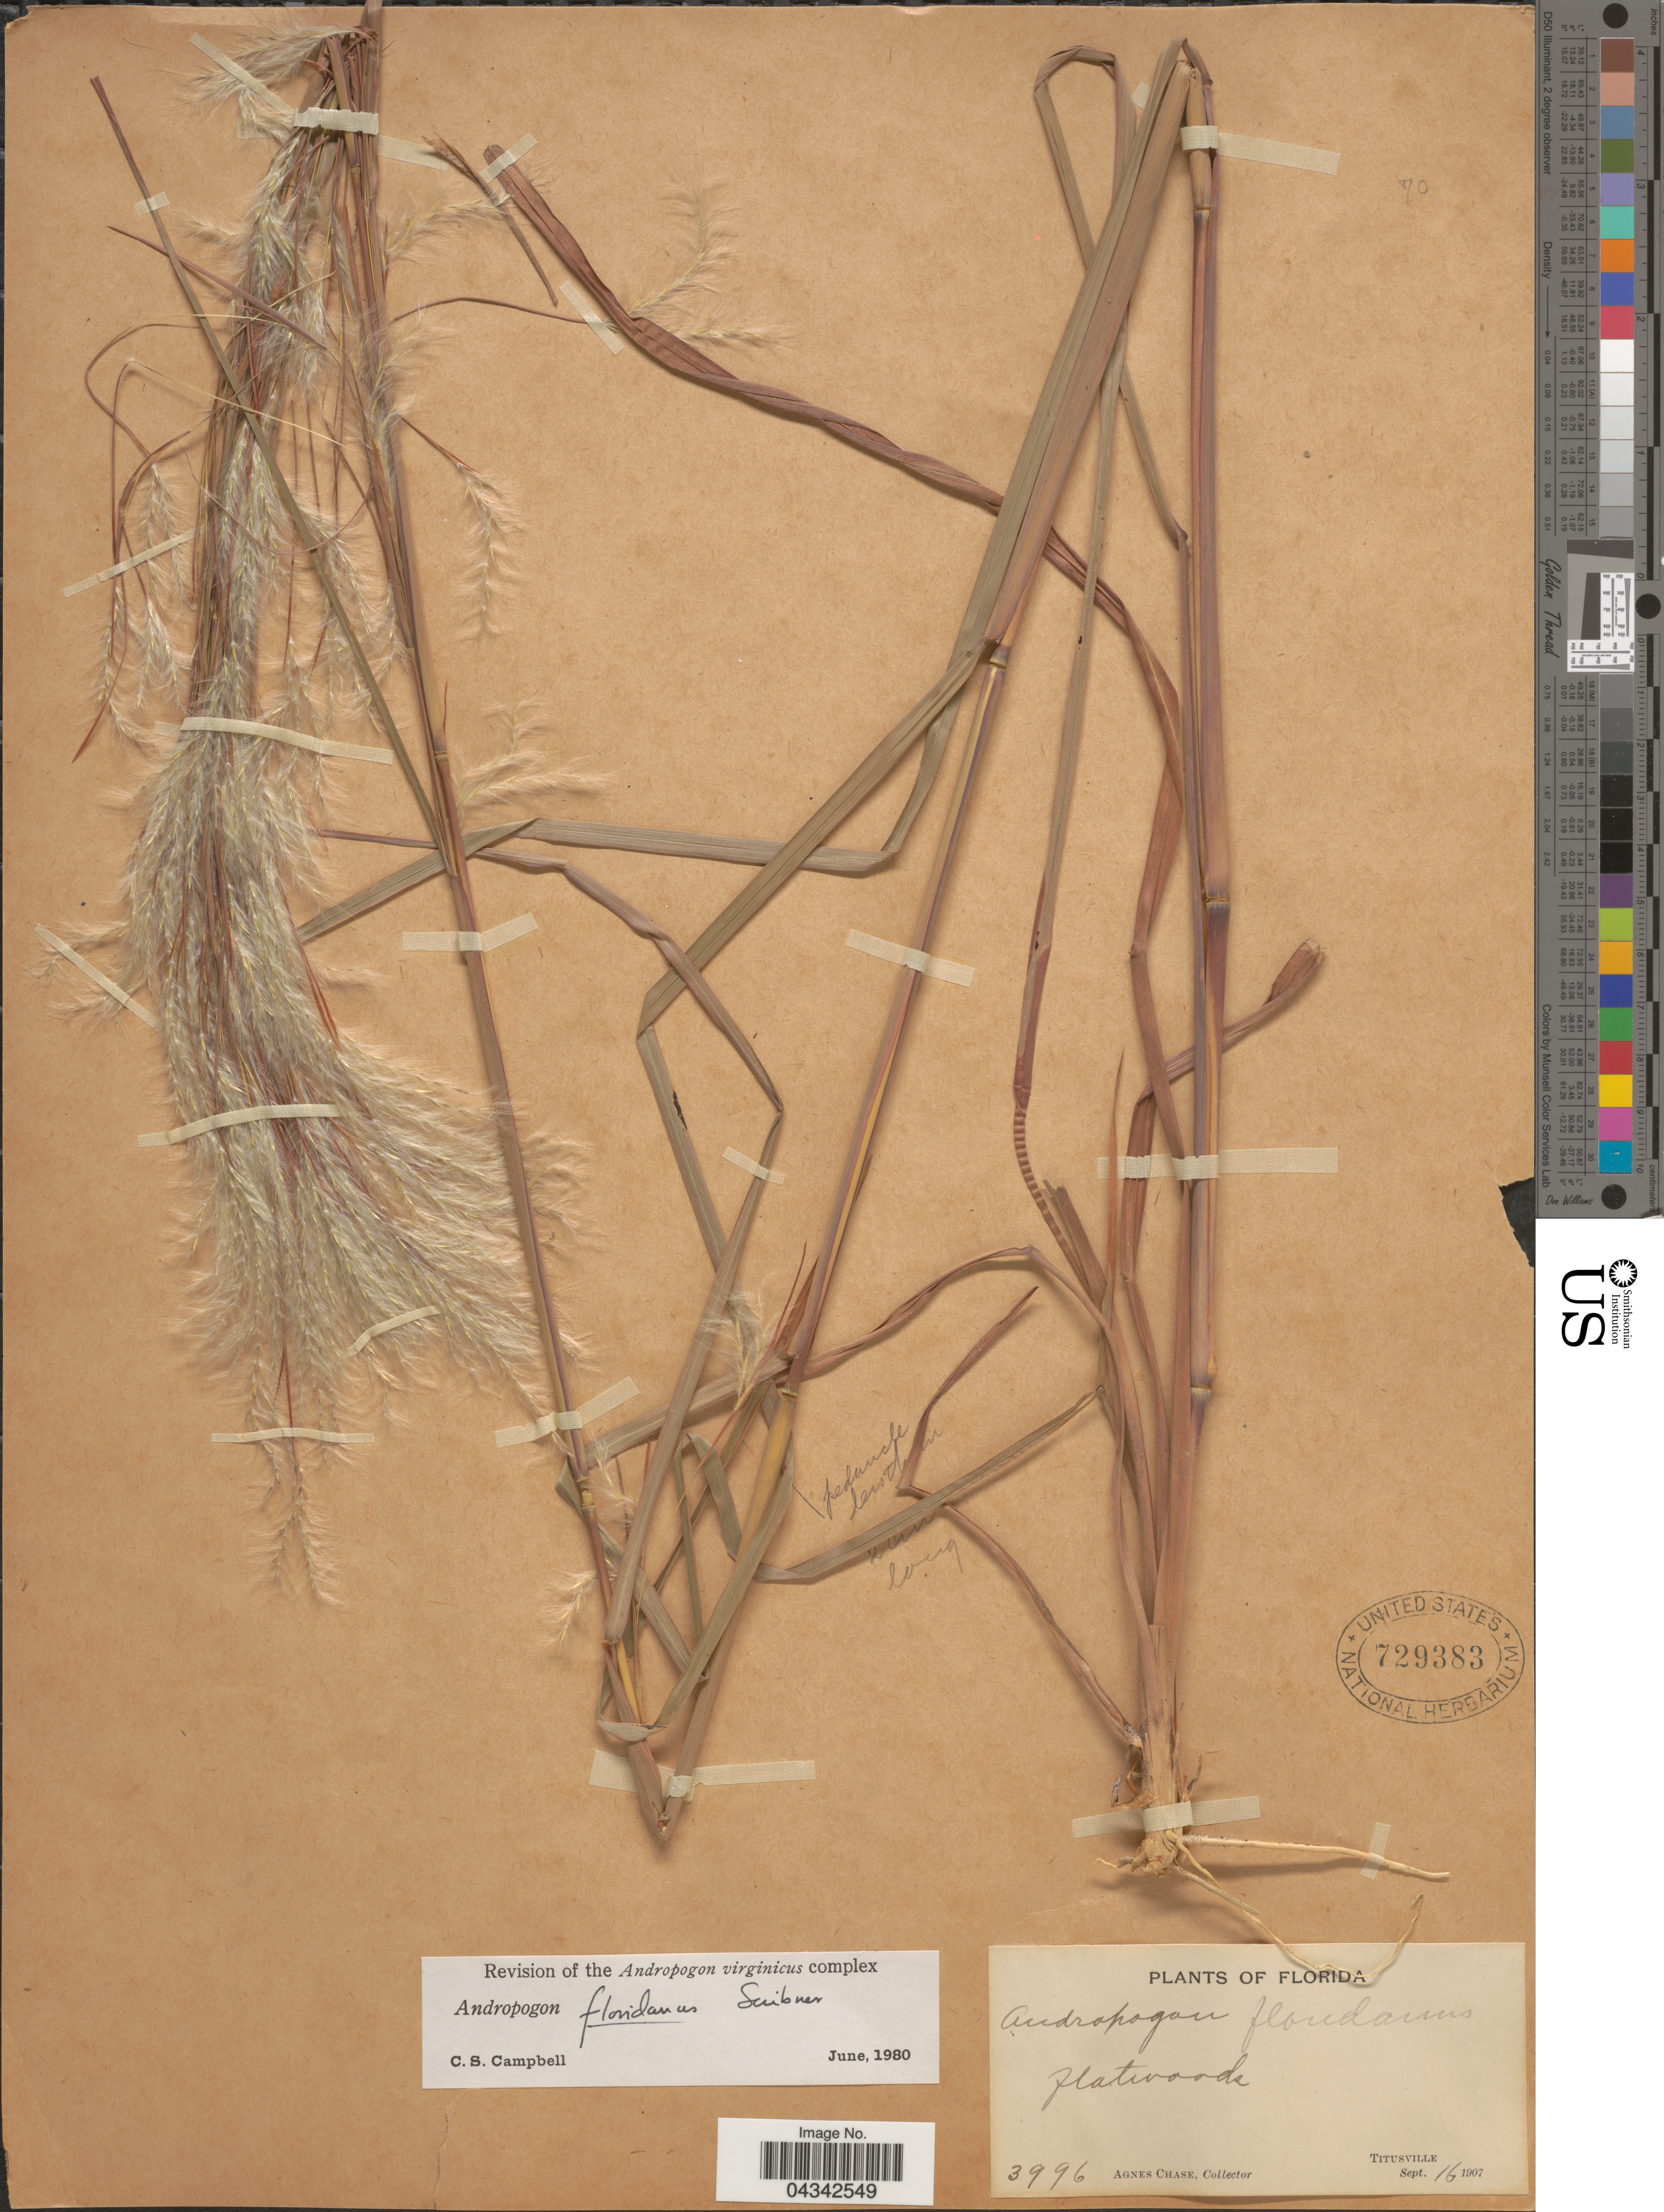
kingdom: Plantae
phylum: Tracheophyta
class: Liliopsida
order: Poales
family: Poaceae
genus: Andropogon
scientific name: Andropogon floridanus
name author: Scribn.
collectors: A. Chase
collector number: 3996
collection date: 1907-09-16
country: United States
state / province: Florida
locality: Flatwoods. Titusville.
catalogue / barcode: US 729383